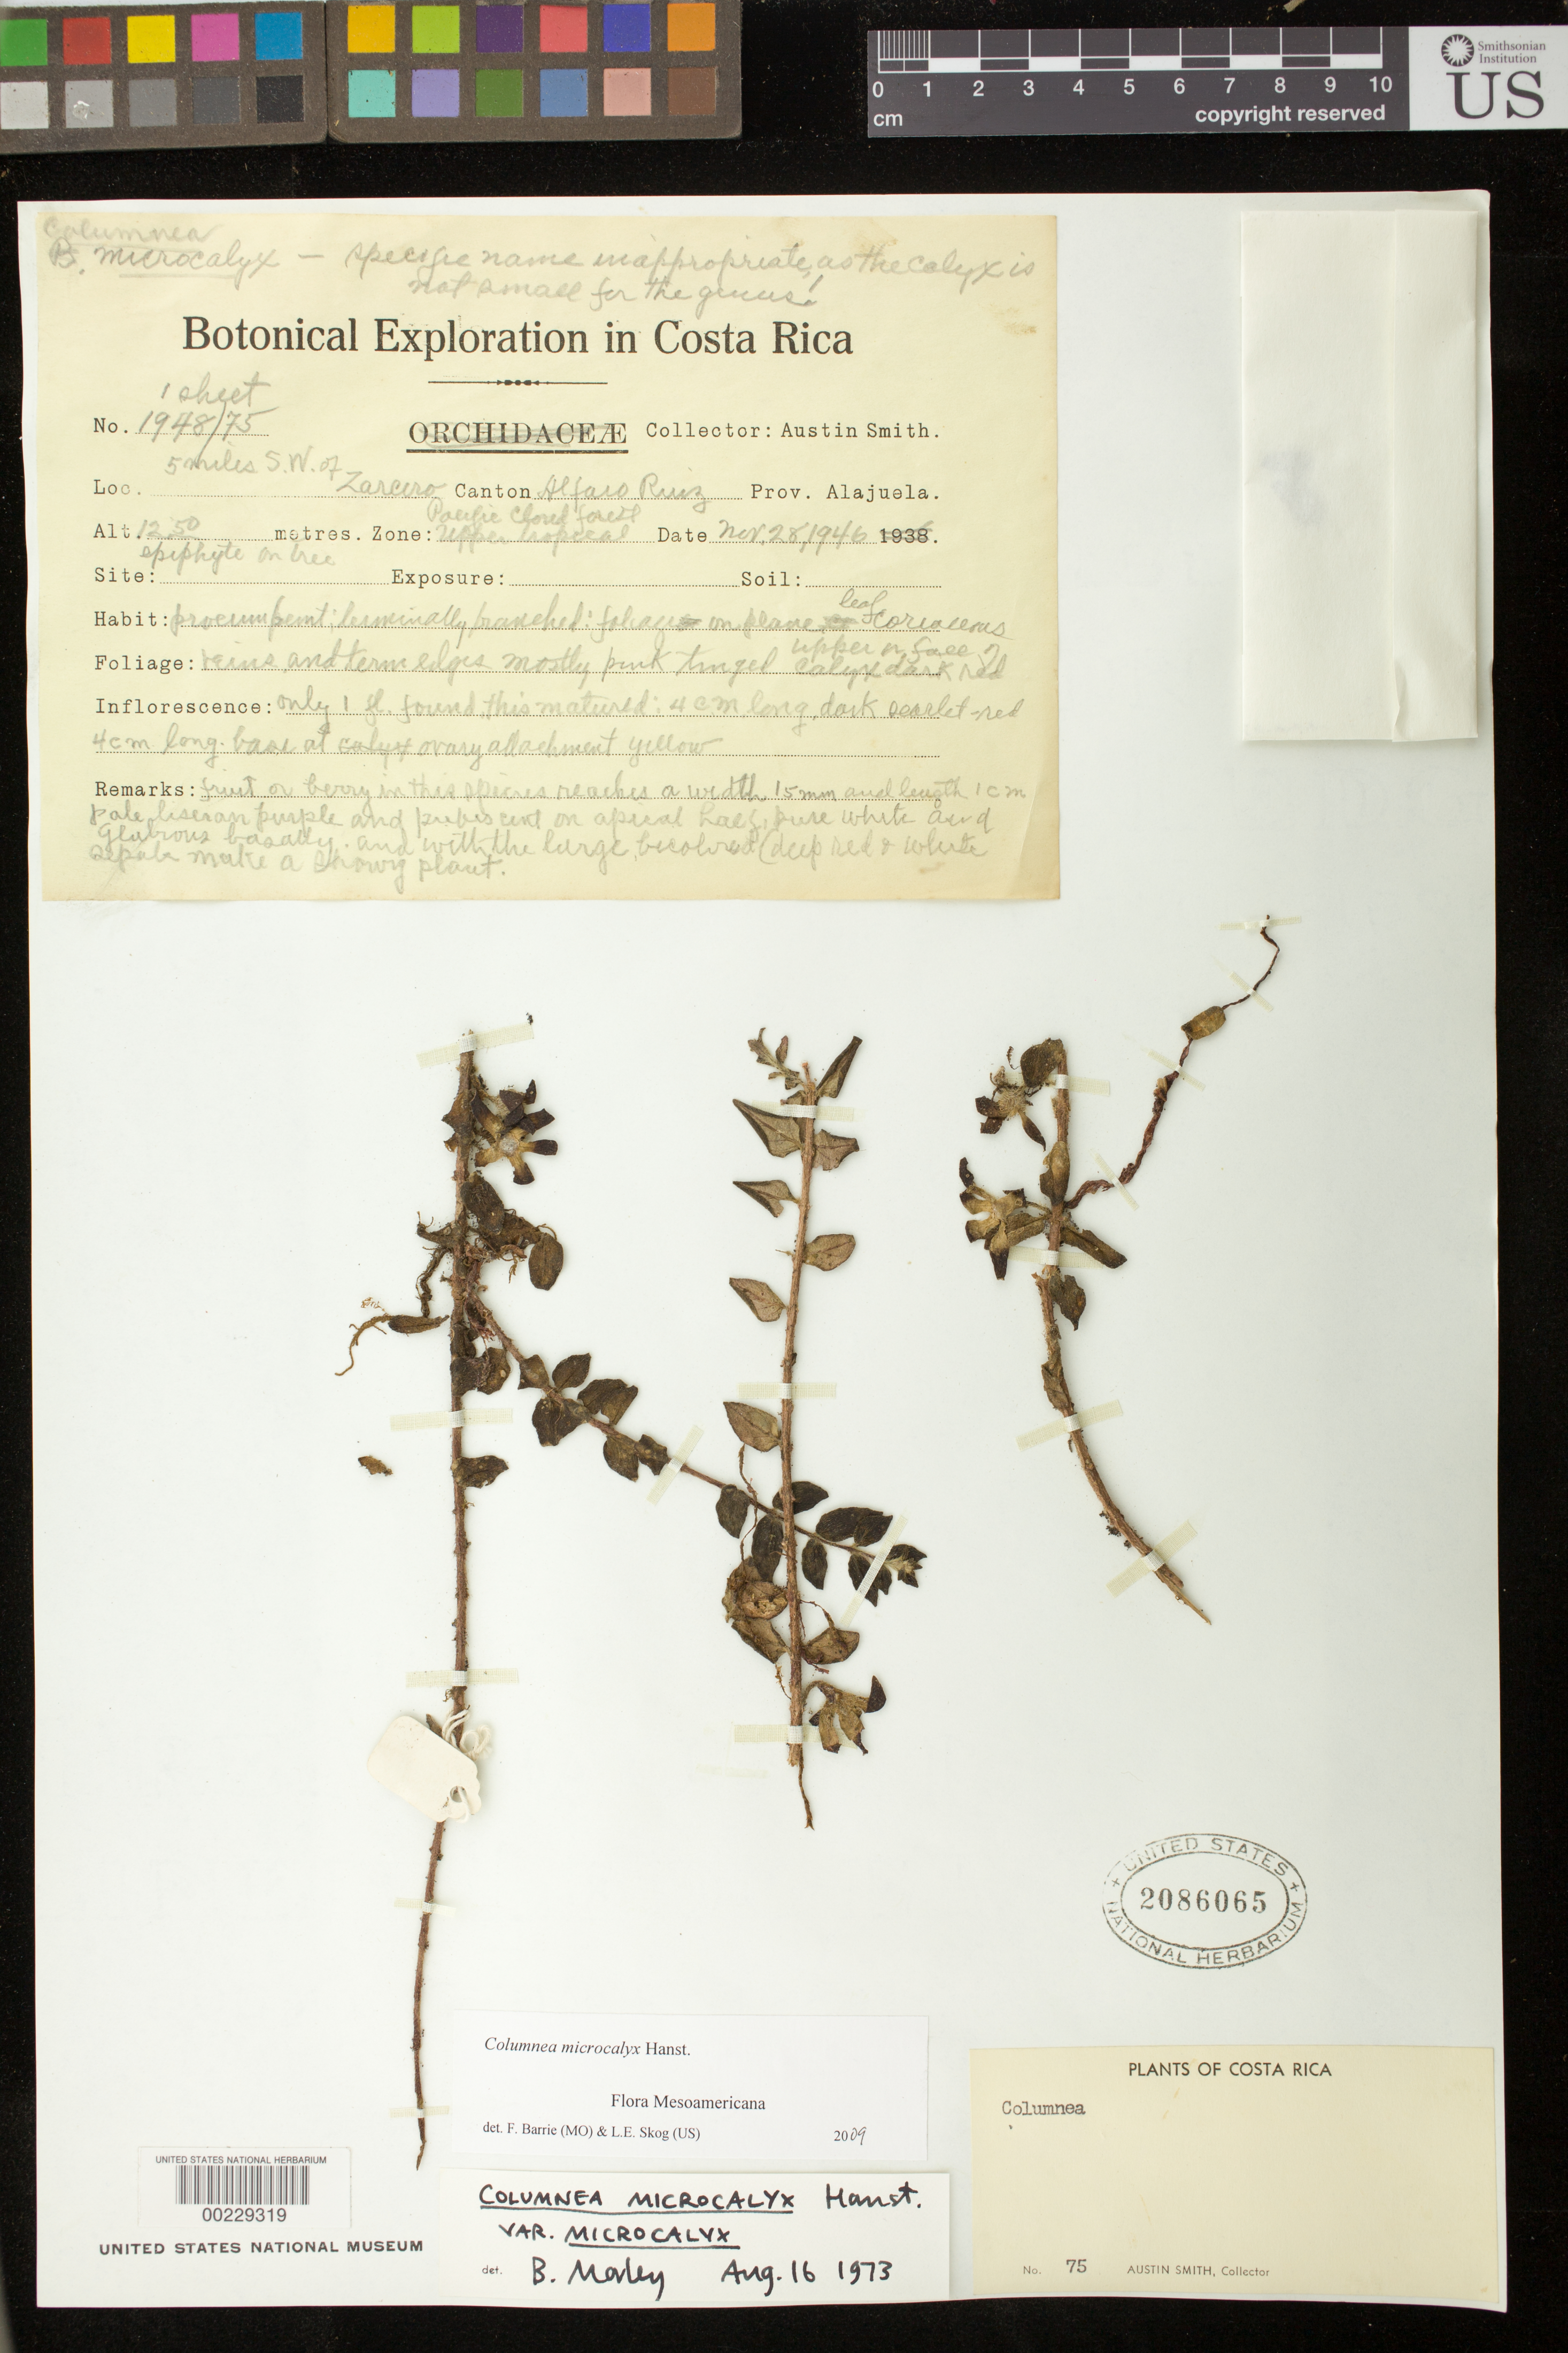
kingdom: Plantae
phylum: Tracheophyta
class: Magnoliopsida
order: Lamiales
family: Gesneriaceae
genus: Columnea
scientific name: Columnea microcalyx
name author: Hanst.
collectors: Aust P. Smith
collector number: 1948/ 75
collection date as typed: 28 Nov 1946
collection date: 1946-11-28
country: Costa Rica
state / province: Alajuela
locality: Canton Alfaro Ruiz, 5 mi SW of Zarcero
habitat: Pacific cloud forest, upper tropical zone, epiphyte on tree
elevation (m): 1250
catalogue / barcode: US 2086065